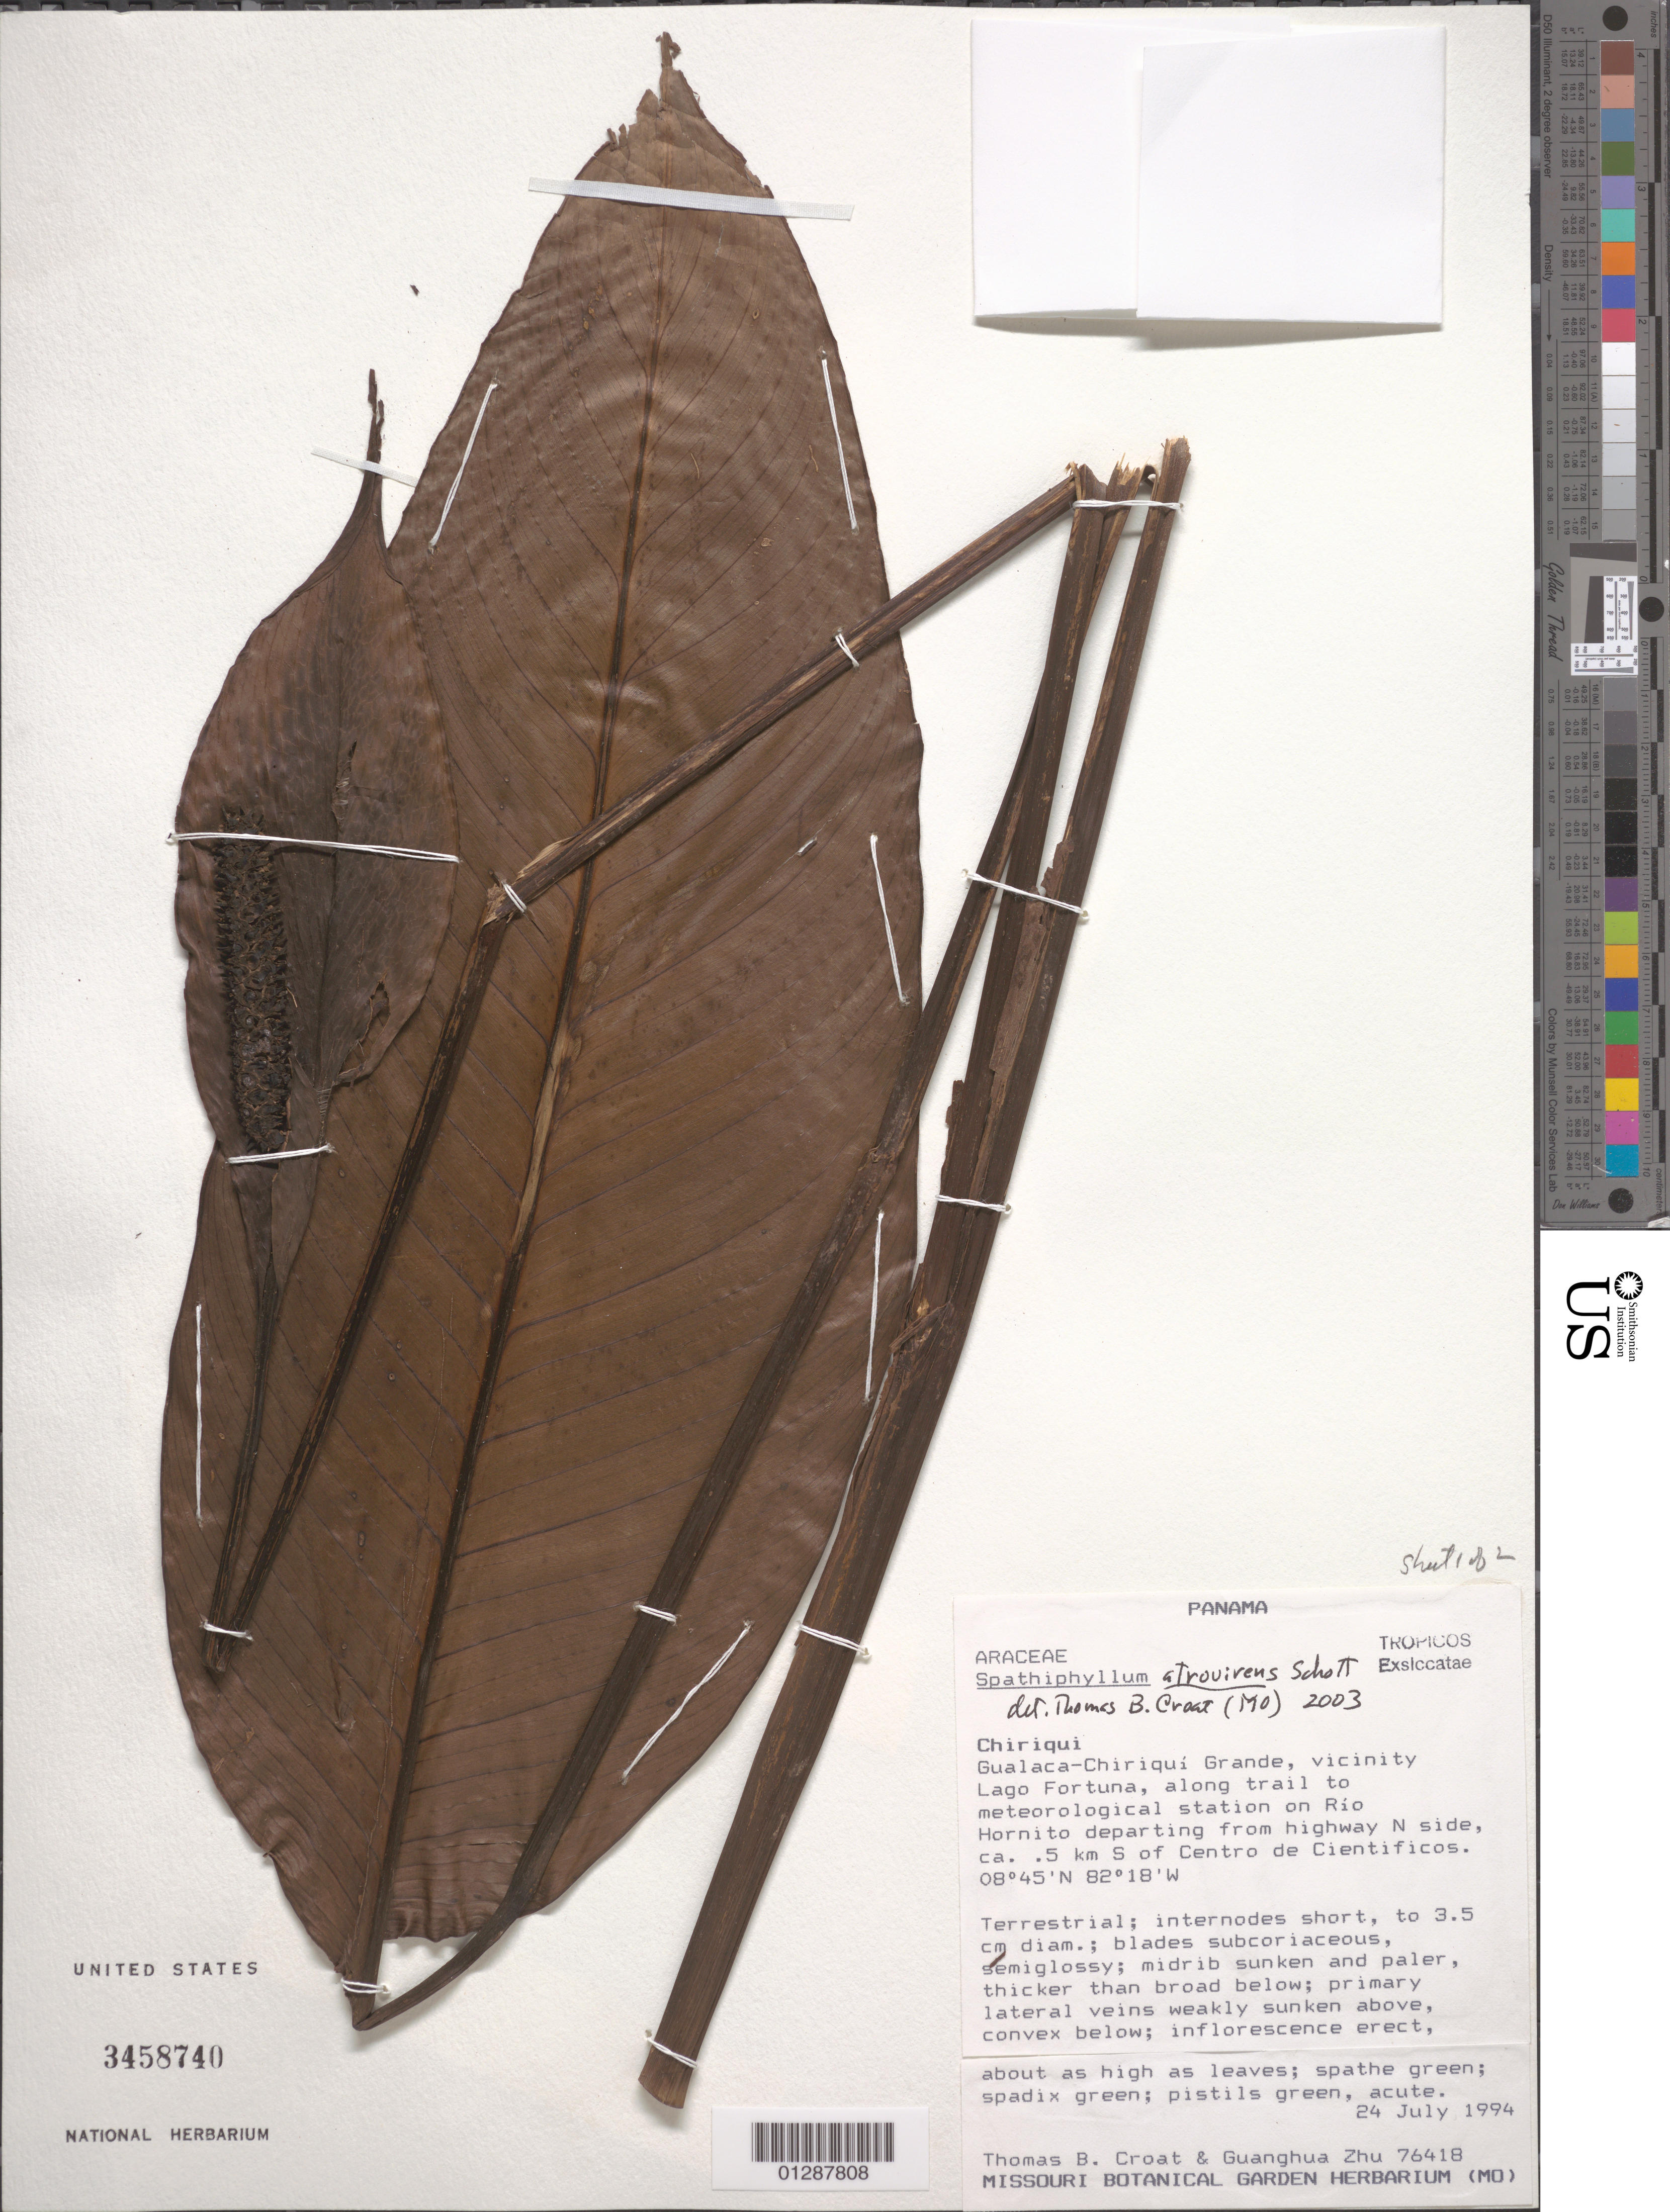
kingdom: Plantae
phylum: Tracheophyta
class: Liliopsida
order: Alismatales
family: Araceae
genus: Spathiphyllum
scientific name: Spathiphyllum atrovirens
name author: Schott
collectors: T. B. Croat & Zhu Guanghua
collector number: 76418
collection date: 1994-07-24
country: Panama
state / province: Chiriqui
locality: Gualaca-Chiriquí Grande, vicinity of Lago Fortuna, along trail to meteorological station on Río Hornito departing from highway N side, ca. .5 km S of Centro de Cientificos.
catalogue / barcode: US 3458740